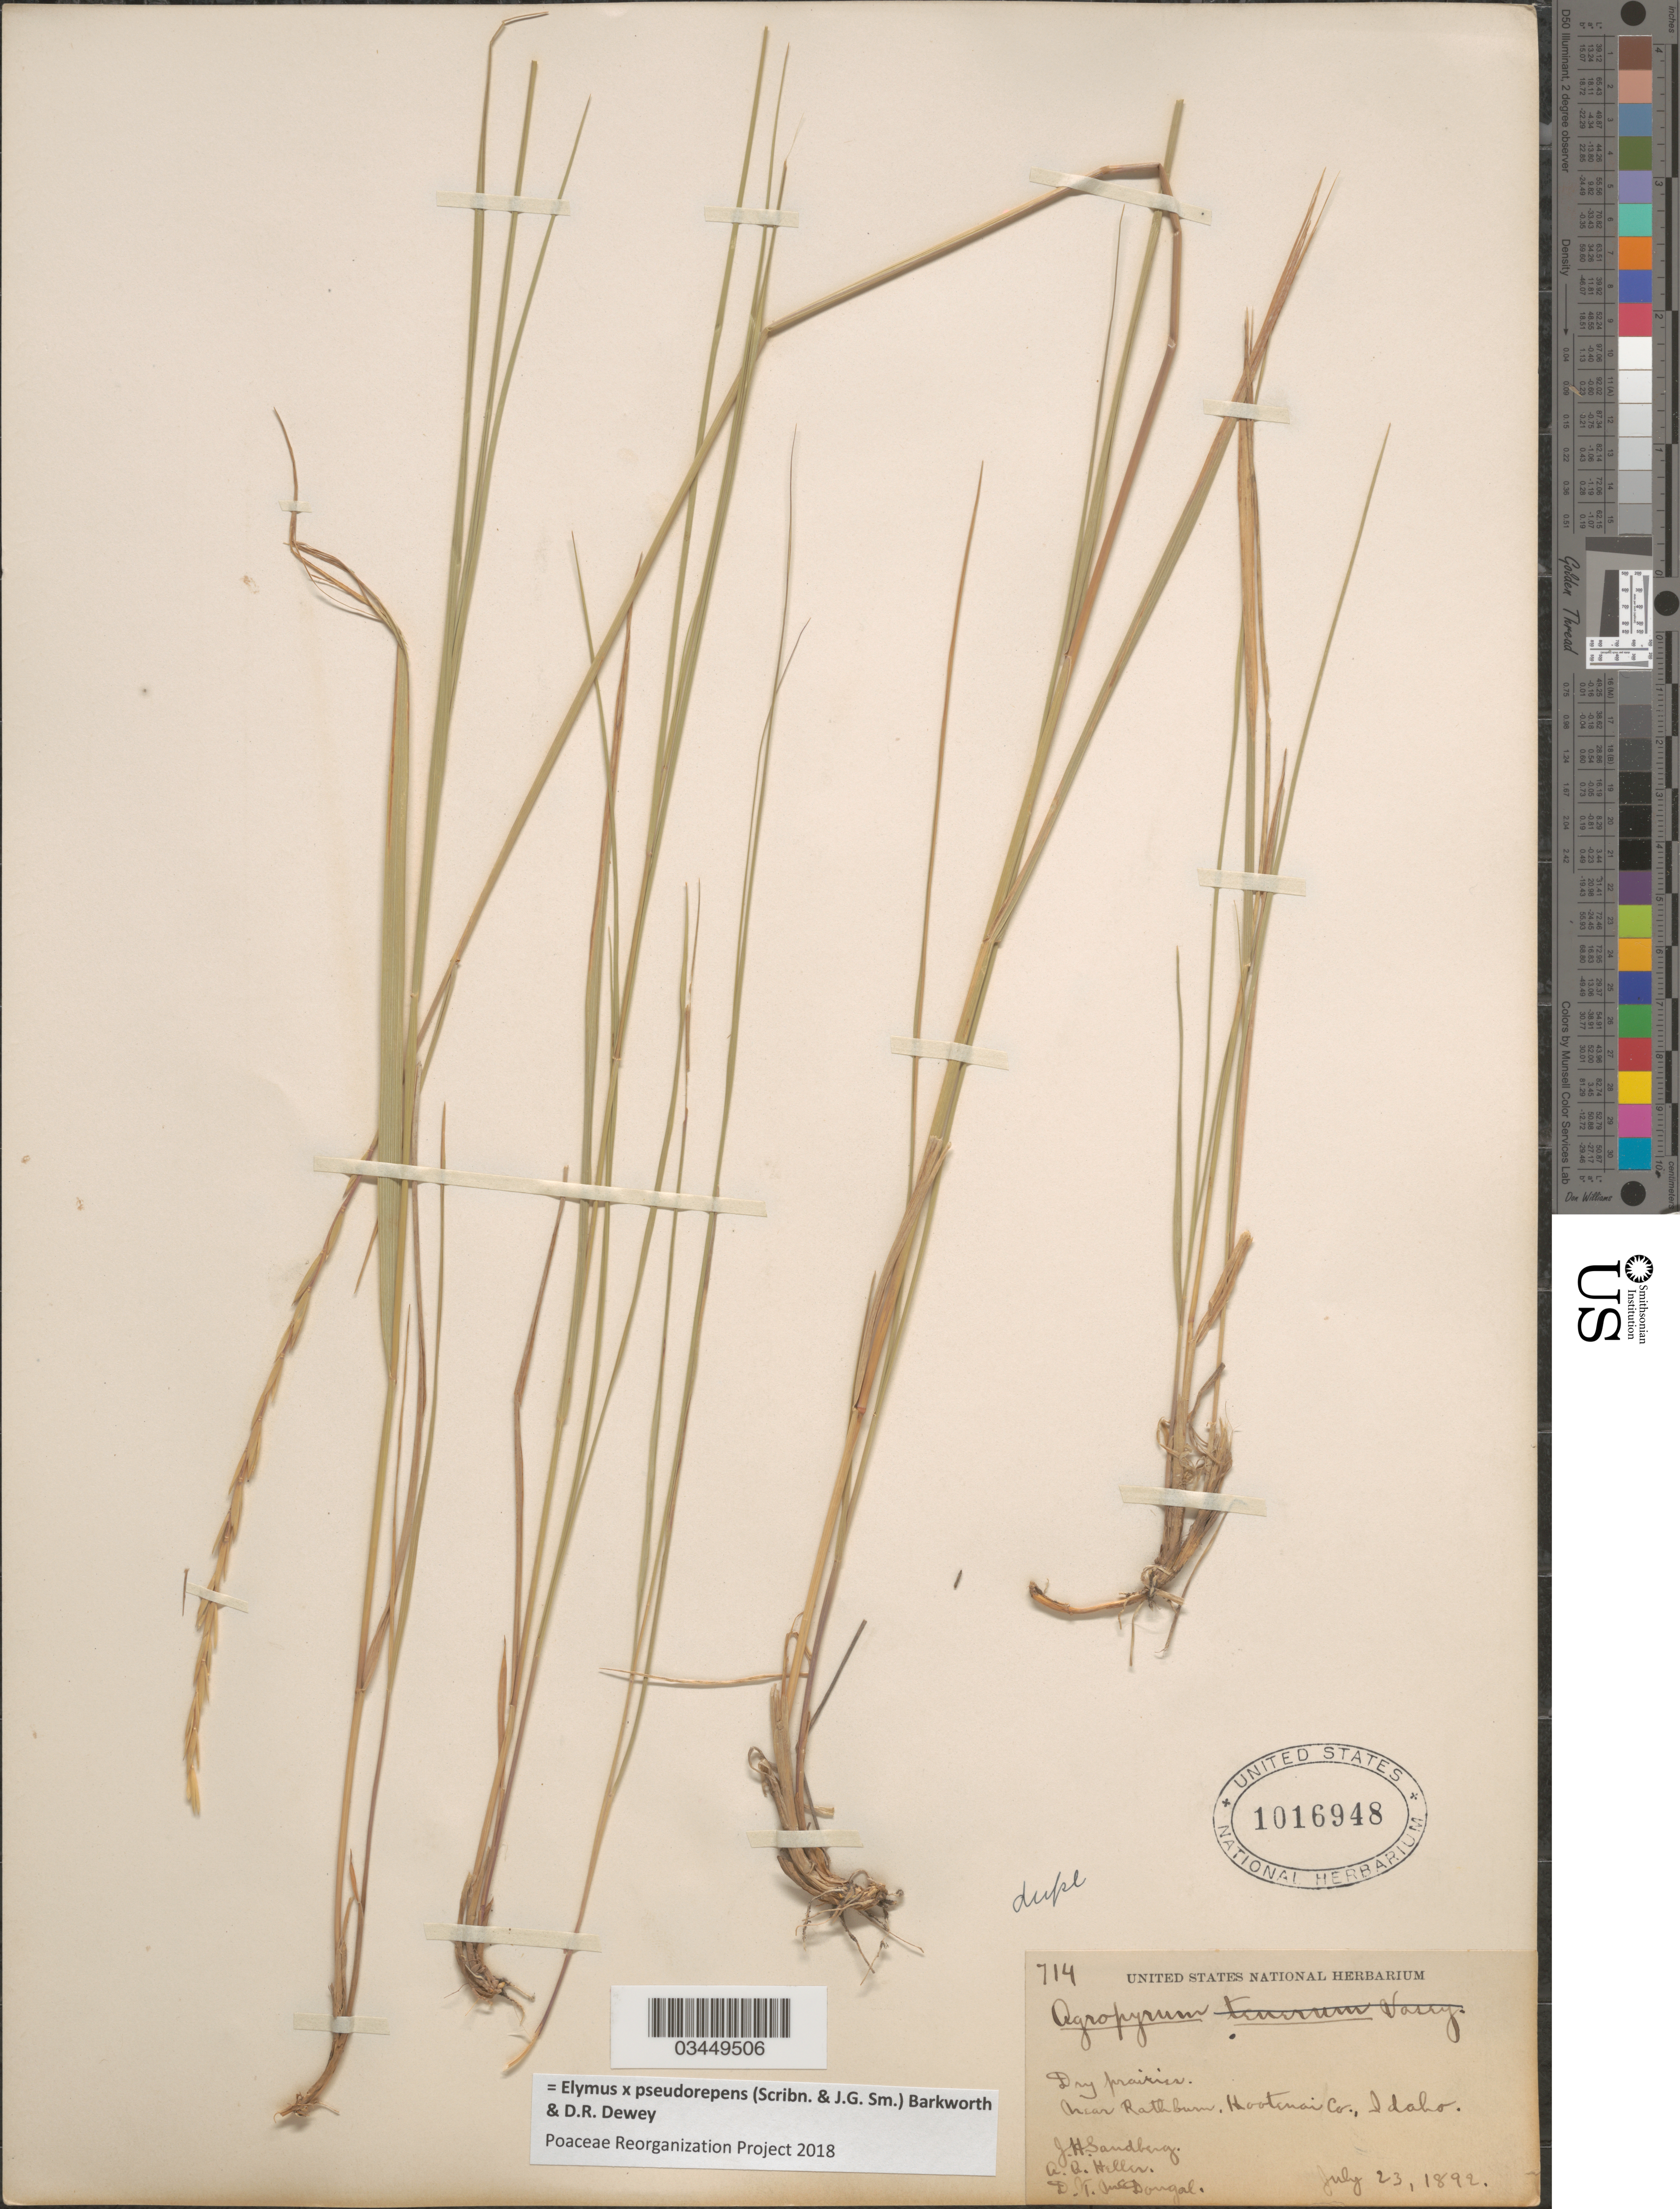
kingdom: Plantae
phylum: Tracheophyta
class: Liliopsida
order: Poales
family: Poaceae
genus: Elymus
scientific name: Elymus x pseudorepens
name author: (Scribn. & J.G. Sm.) Barkworth & Dewey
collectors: J. H. Sandberg, A. A. Heller & D. McDougal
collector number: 714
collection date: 1892-07-23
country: United States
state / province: Idaho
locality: Dry prairies. Near Rathburn, Kootenai Co.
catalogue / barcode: US 1016948